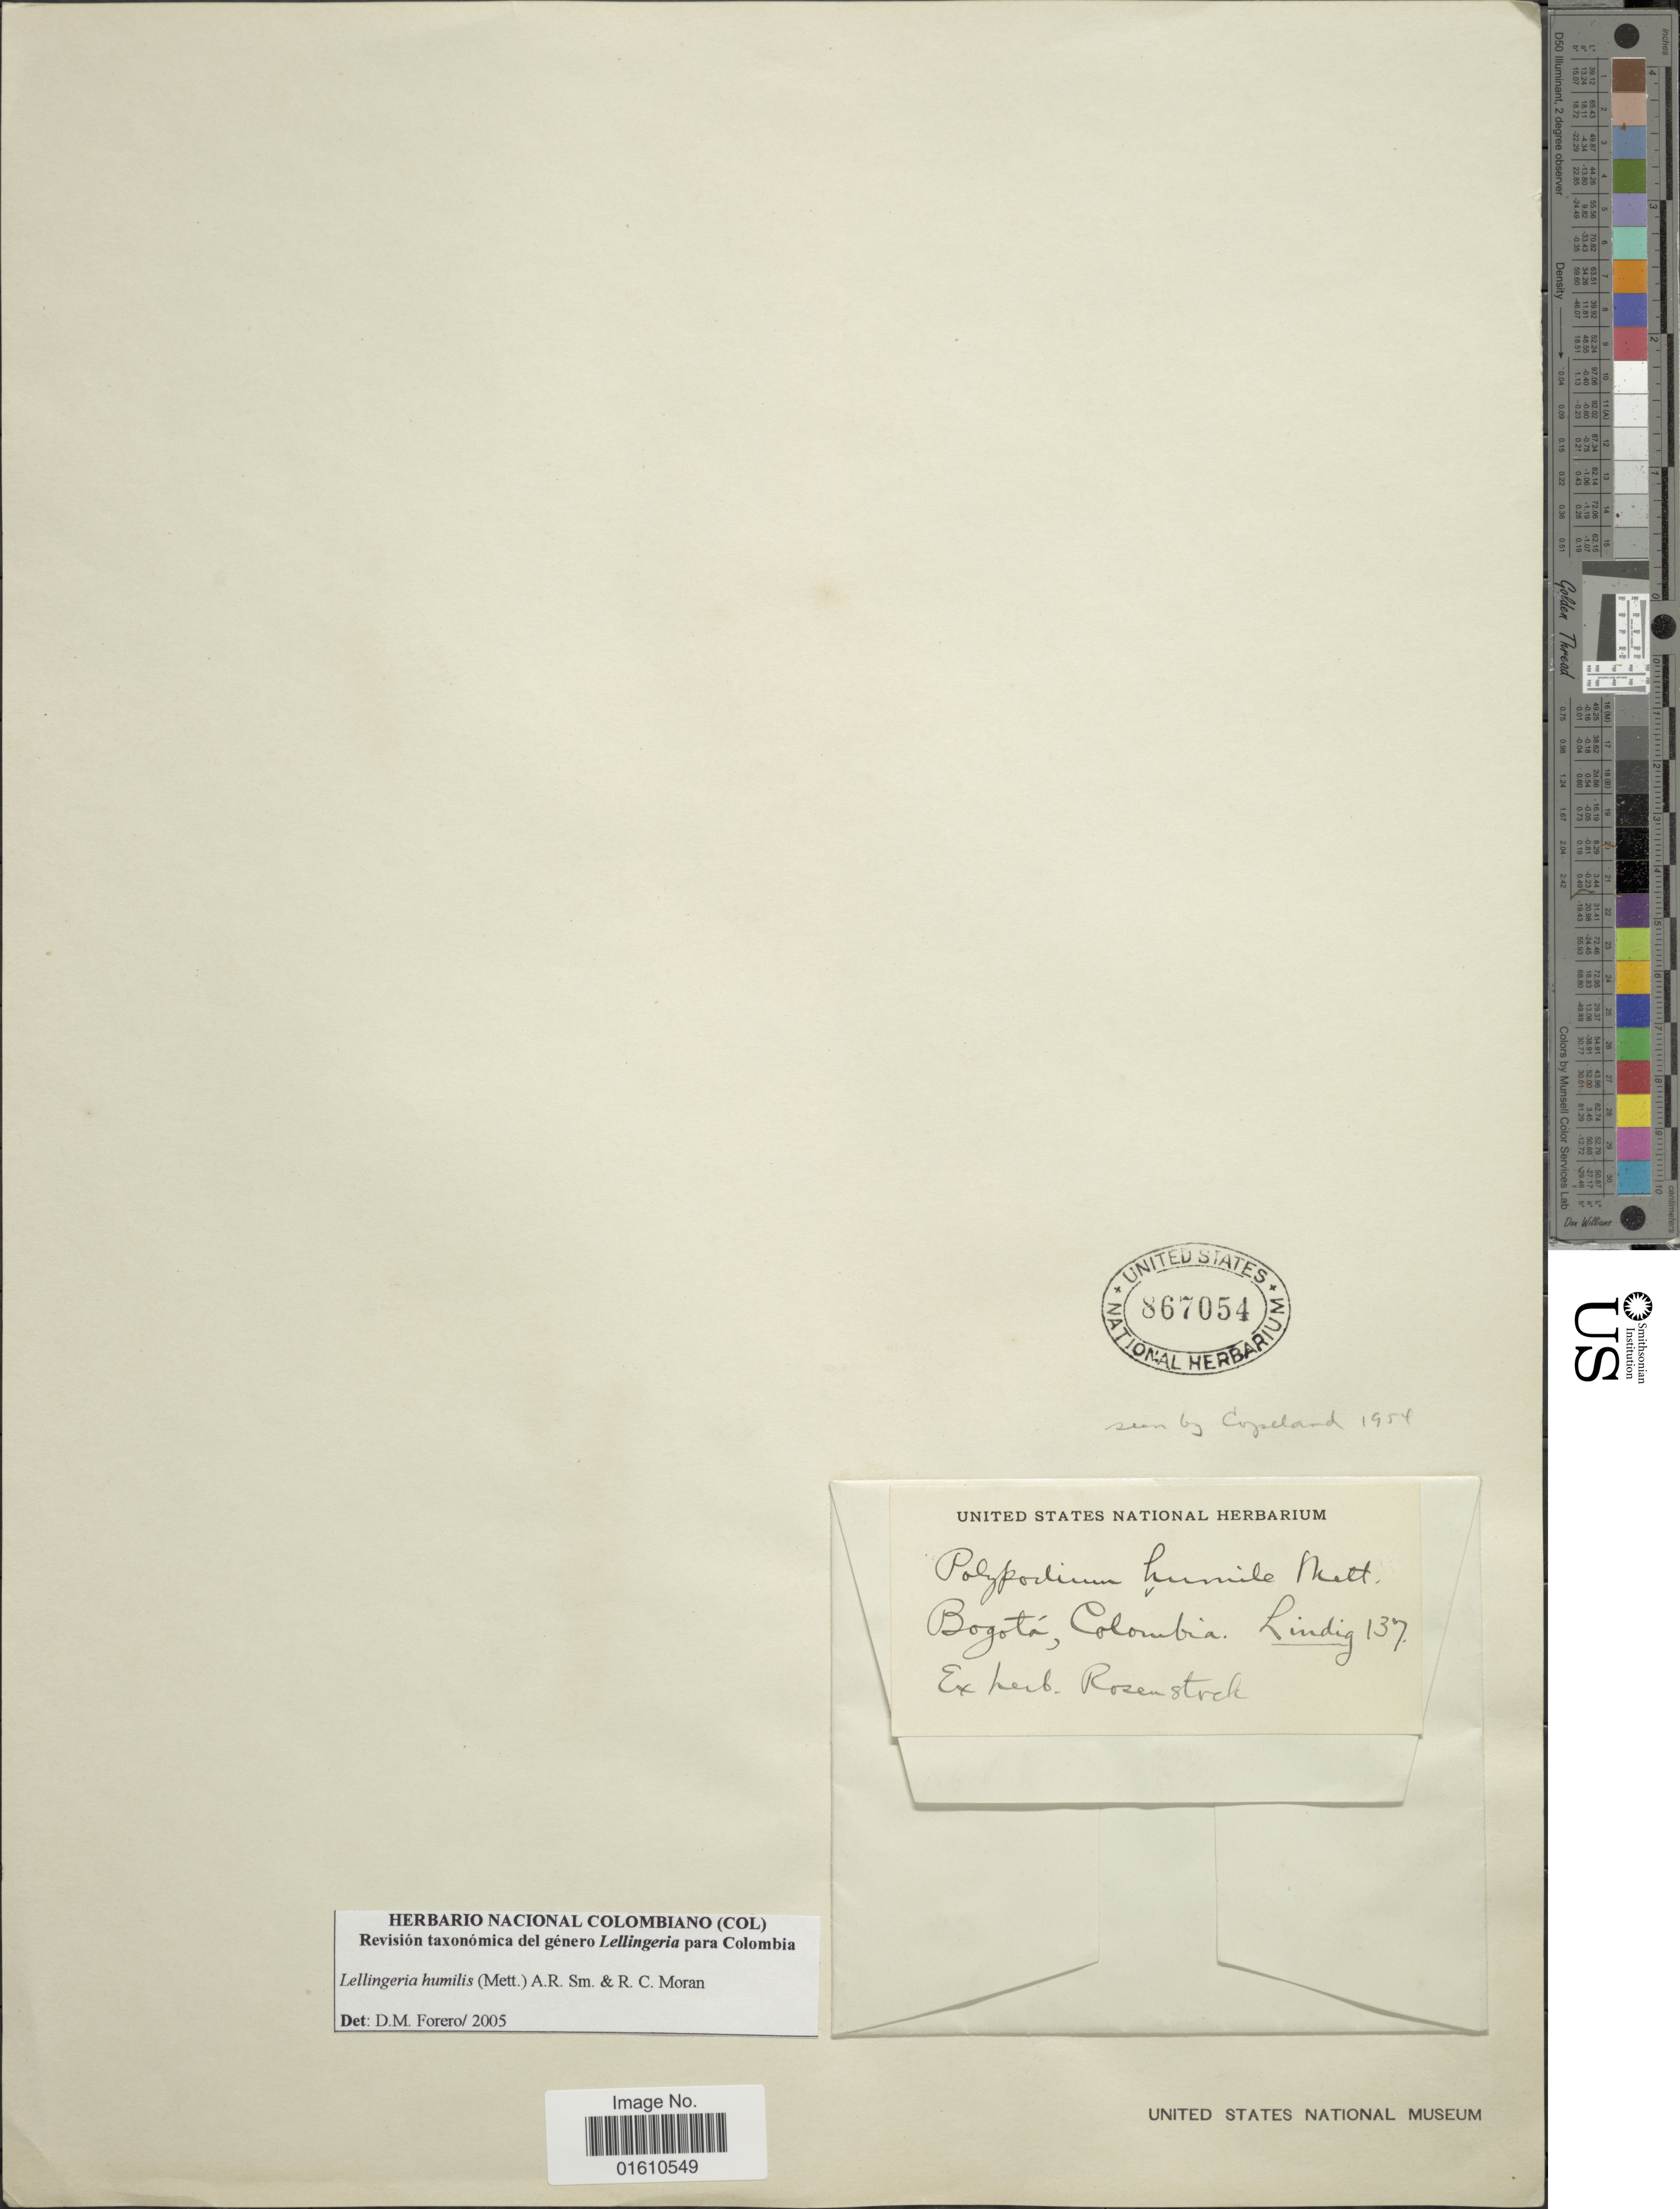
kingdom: Plantae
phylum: Tracheophyta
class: Polypodiopsida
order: Polypodiales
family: Polypodiaceae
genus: Lellingeria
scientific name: Lellingeria humilis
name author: (Mett.) A.R. Sm. & R.C. Moran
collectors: -. Lindig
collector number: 137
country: Colombia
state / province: Bogota D.C.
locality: Bogota, Colombia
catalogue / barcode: US 867054